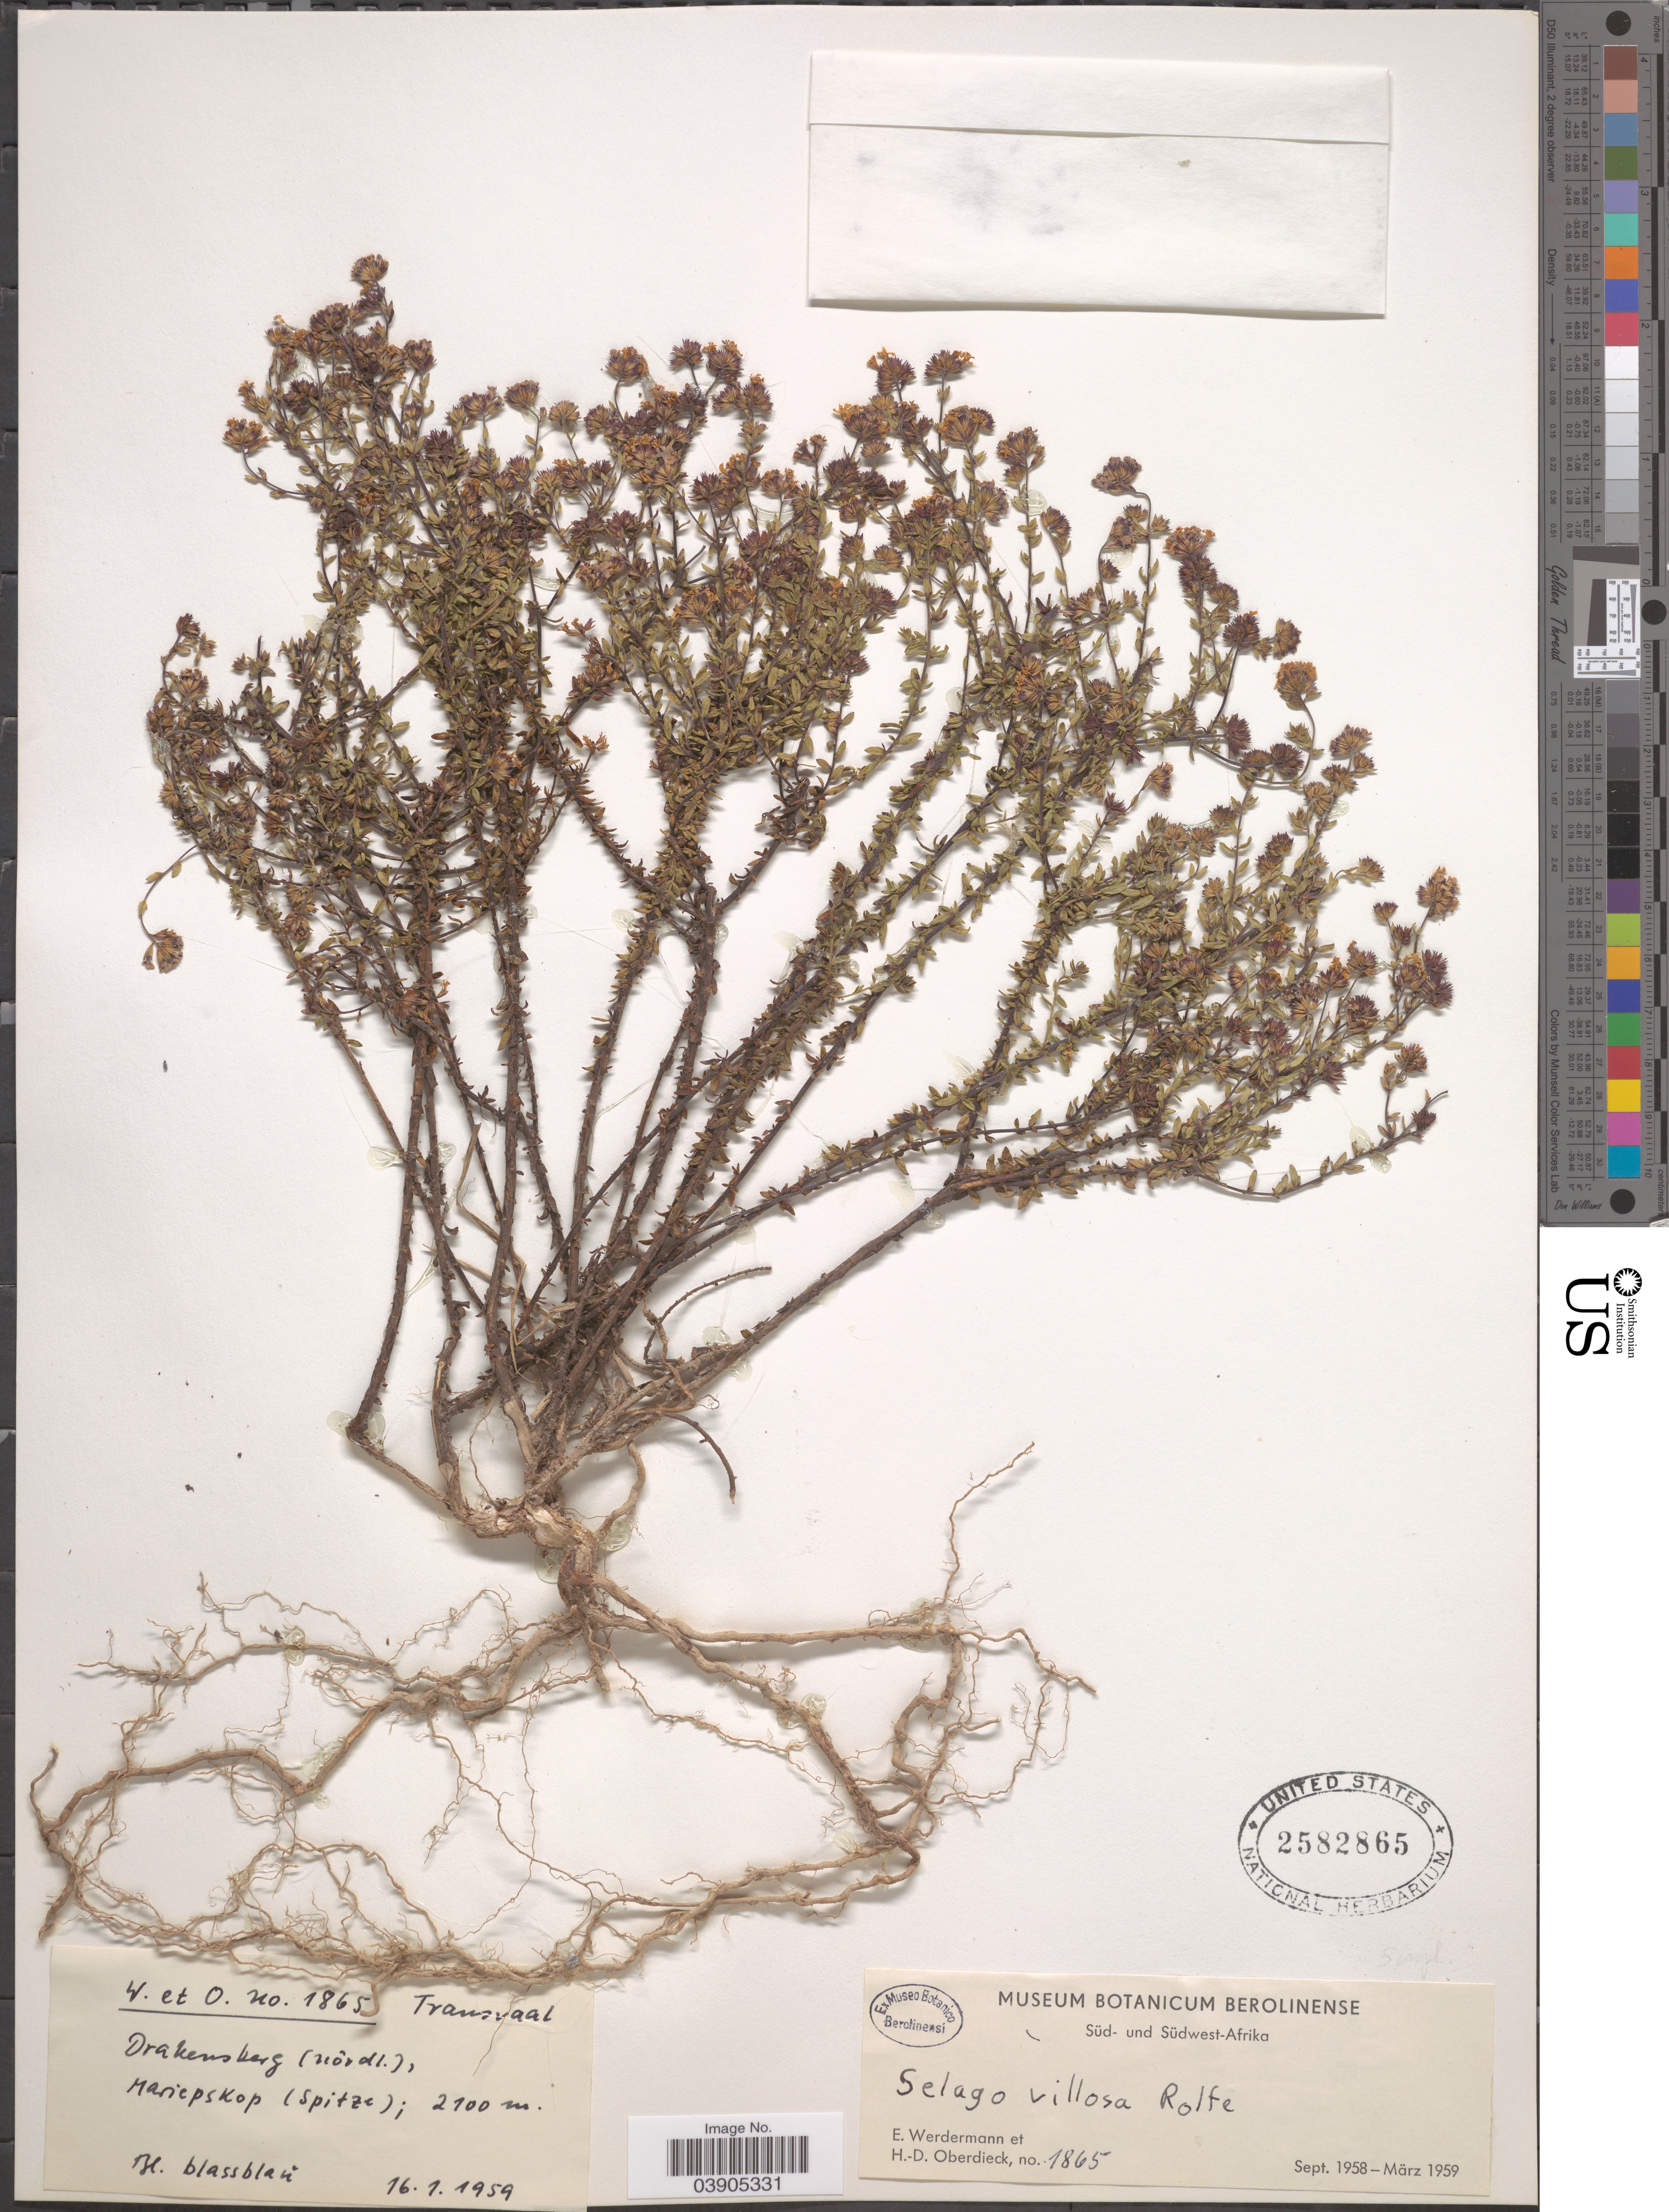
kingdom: Plantae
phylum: Tracheophyta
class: Magnoliopsida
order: Lamiales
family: Scrophulariaceae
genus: Selago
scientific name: Selago villosa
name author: Rolfe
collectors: E. Werdermann & H. Oberdieck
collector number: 1865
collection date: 1959-01-16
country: South Africa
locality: Transvaal. Drakensberg (nördl.), Mariepskop (Spitze).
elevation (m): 2100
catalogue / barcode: US 2582865